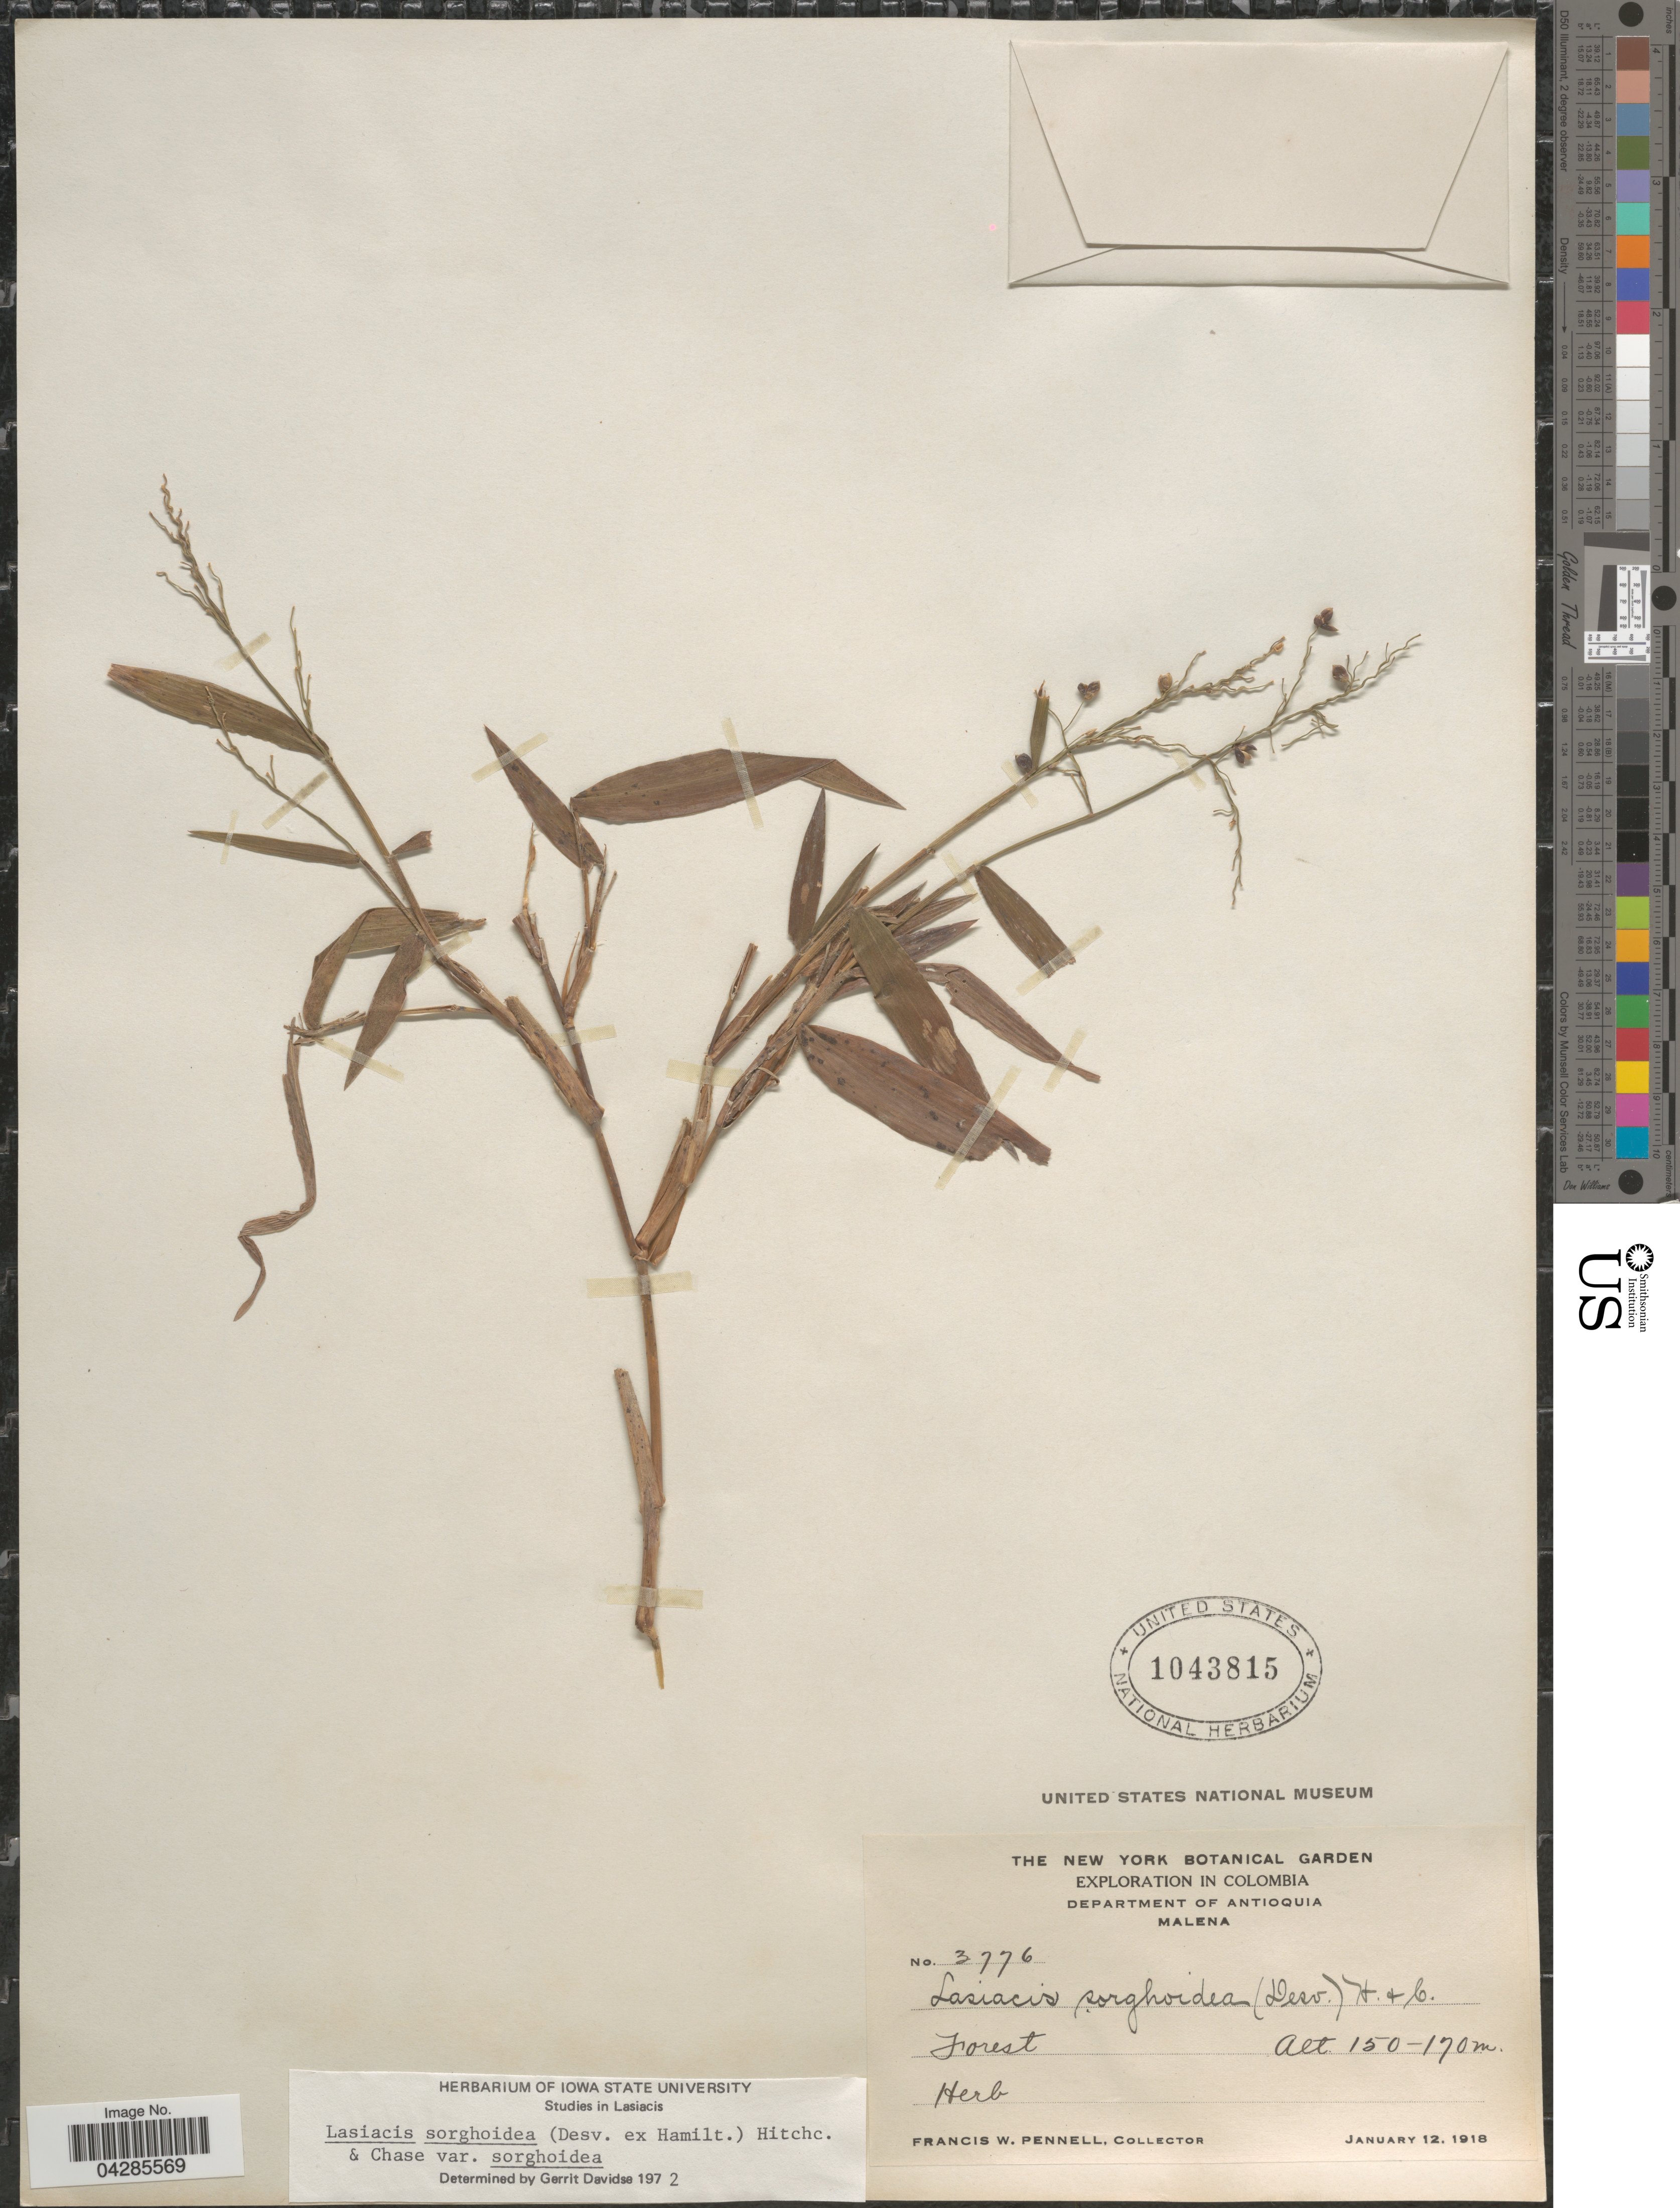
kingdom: Plantae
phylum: Tracheophyta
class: Liliopsida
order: Poales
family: Poaceae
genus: Lasiacis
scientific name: Lasiacis sorghoidea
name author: (Desv. ex Ham.) Hitchc. & Chase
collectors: F. W. Pennell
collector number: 3776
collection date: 1918-01-12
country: Colombia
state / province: Antioquia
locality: Exploration in Colombia. Department of Antioquia. Malena.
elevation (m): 150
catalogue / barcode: US 1043815